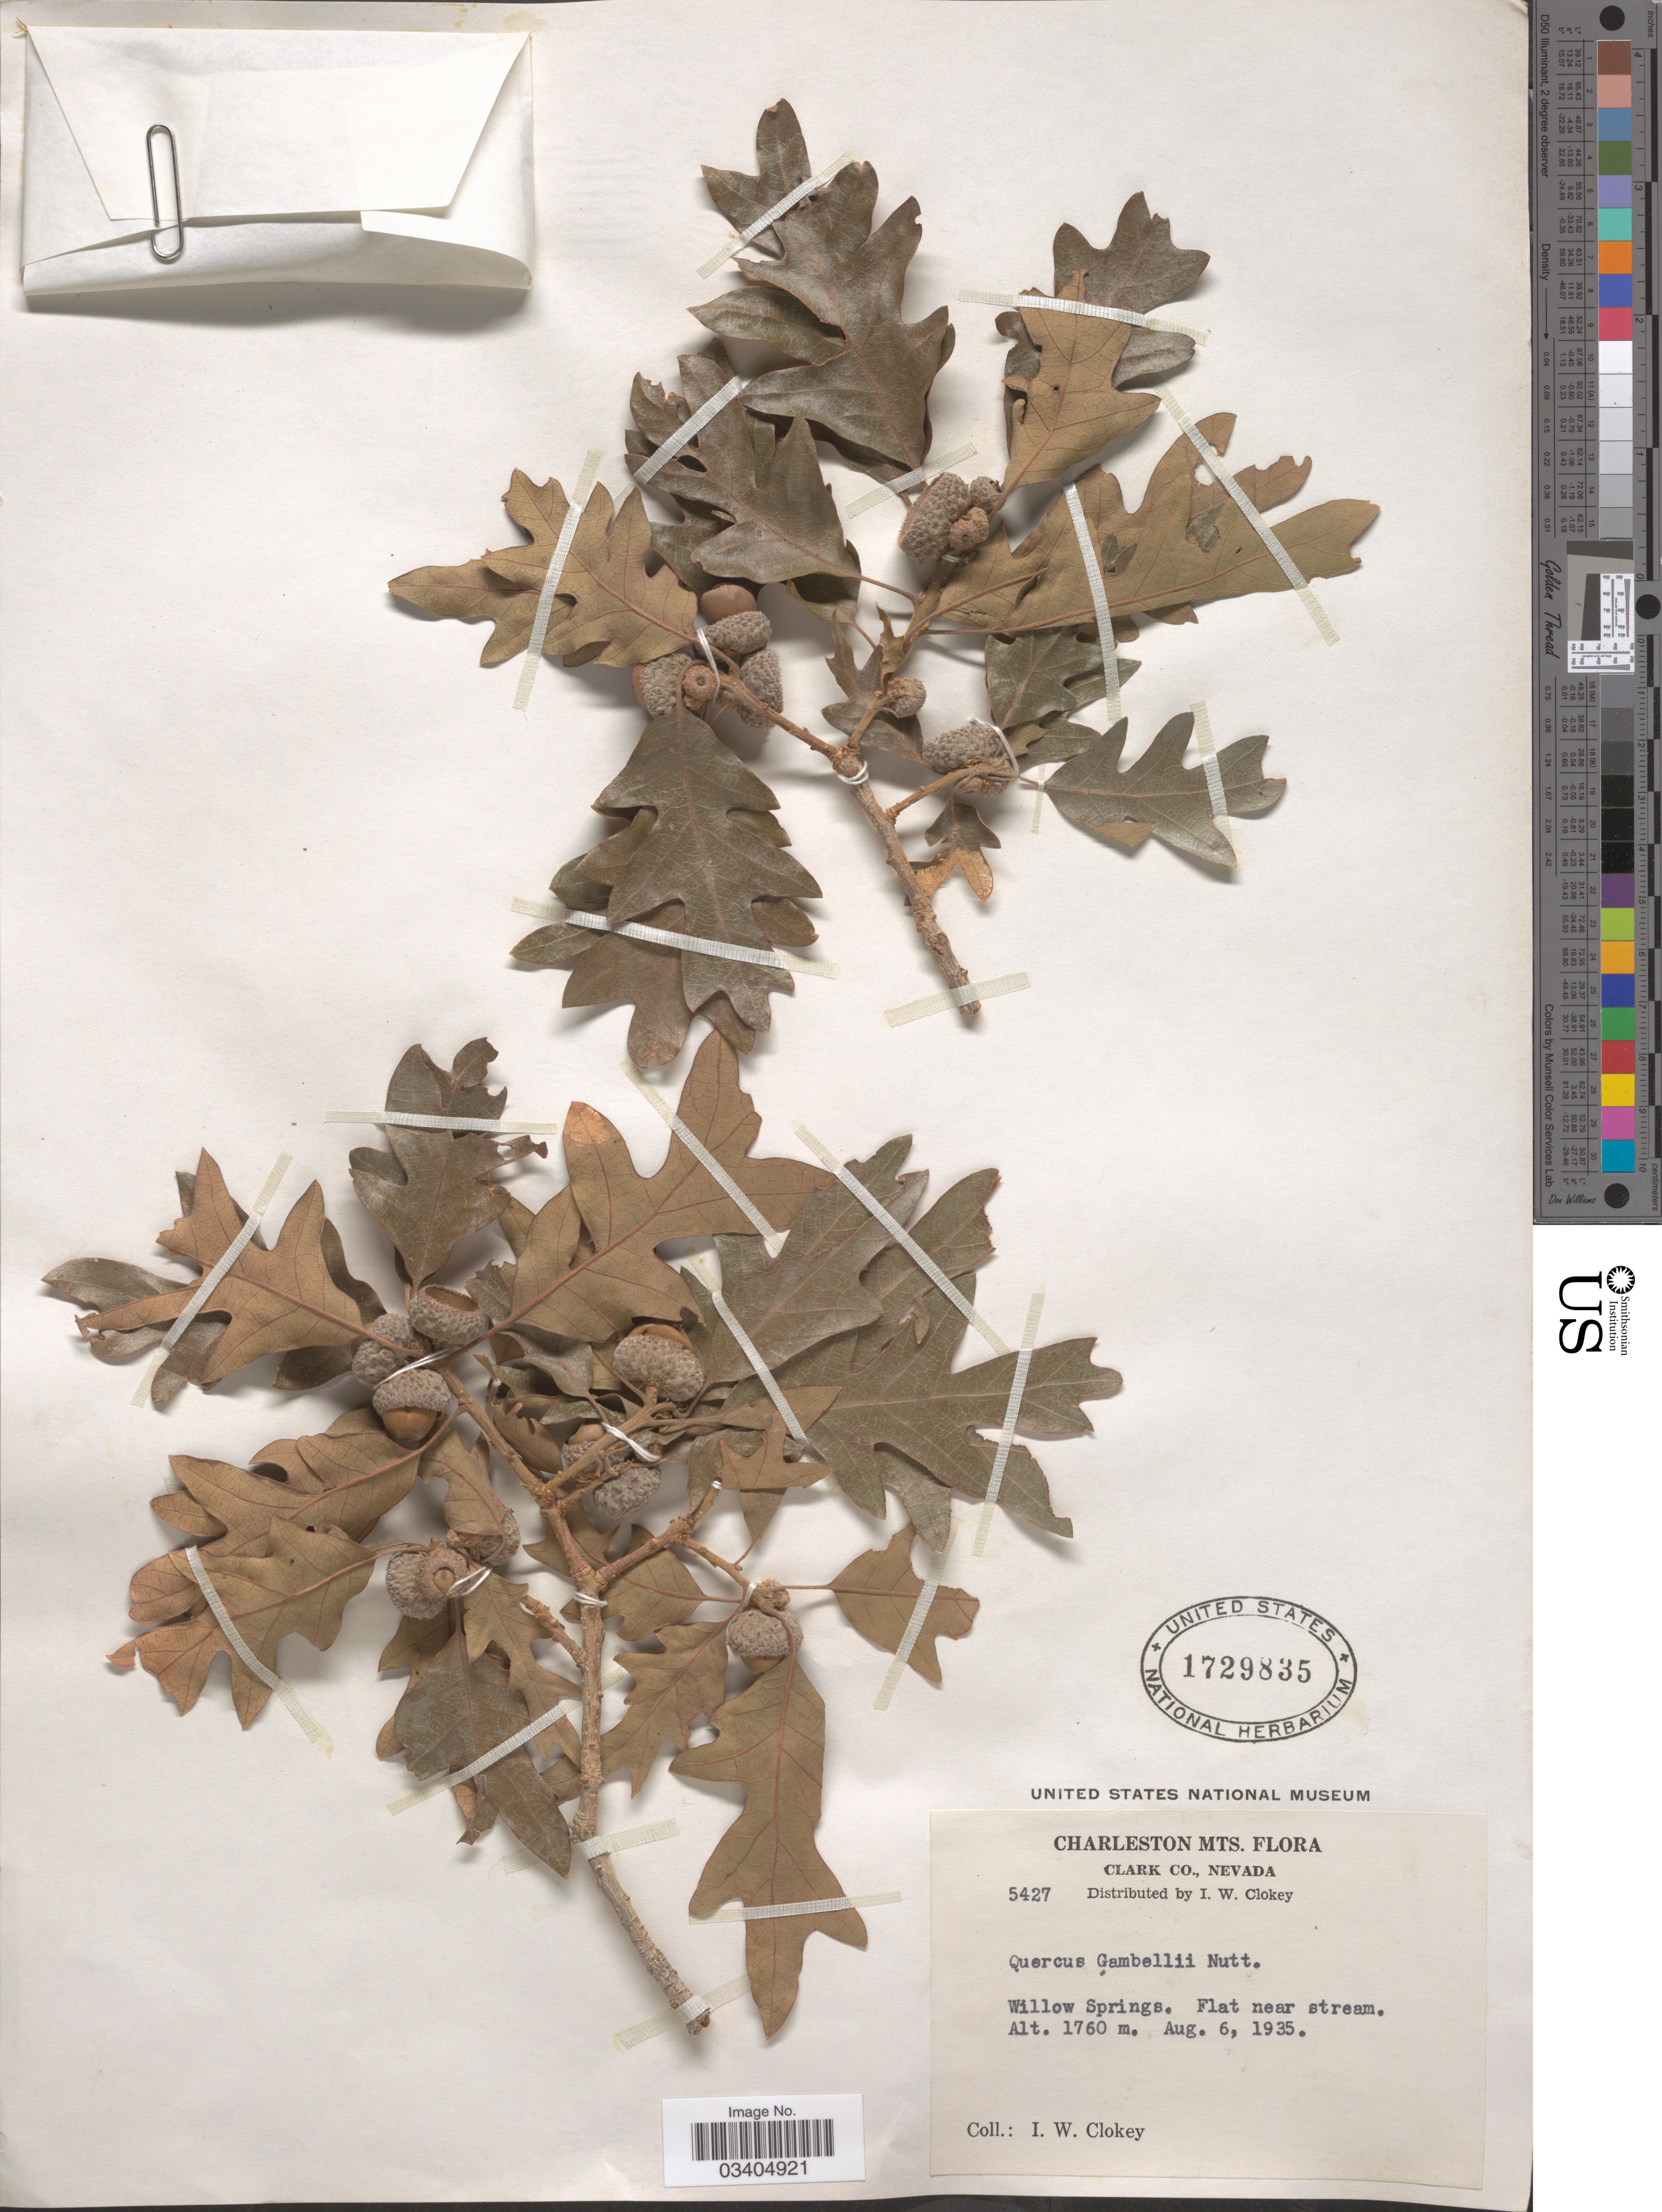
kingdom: Plantae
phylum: Tracheophyta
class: Magnoliopsida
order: Fagales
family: Fagaceae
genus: Quercus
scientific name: Quercus gambelii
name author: Nutt.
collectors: I. W. Clokey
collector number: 5427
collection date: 1935-08-06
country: United States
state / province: Nevada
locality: Charleston Mts. Clark Co. Willow Springs. Flat near stream.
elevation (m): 1760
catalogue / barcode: US 1729835